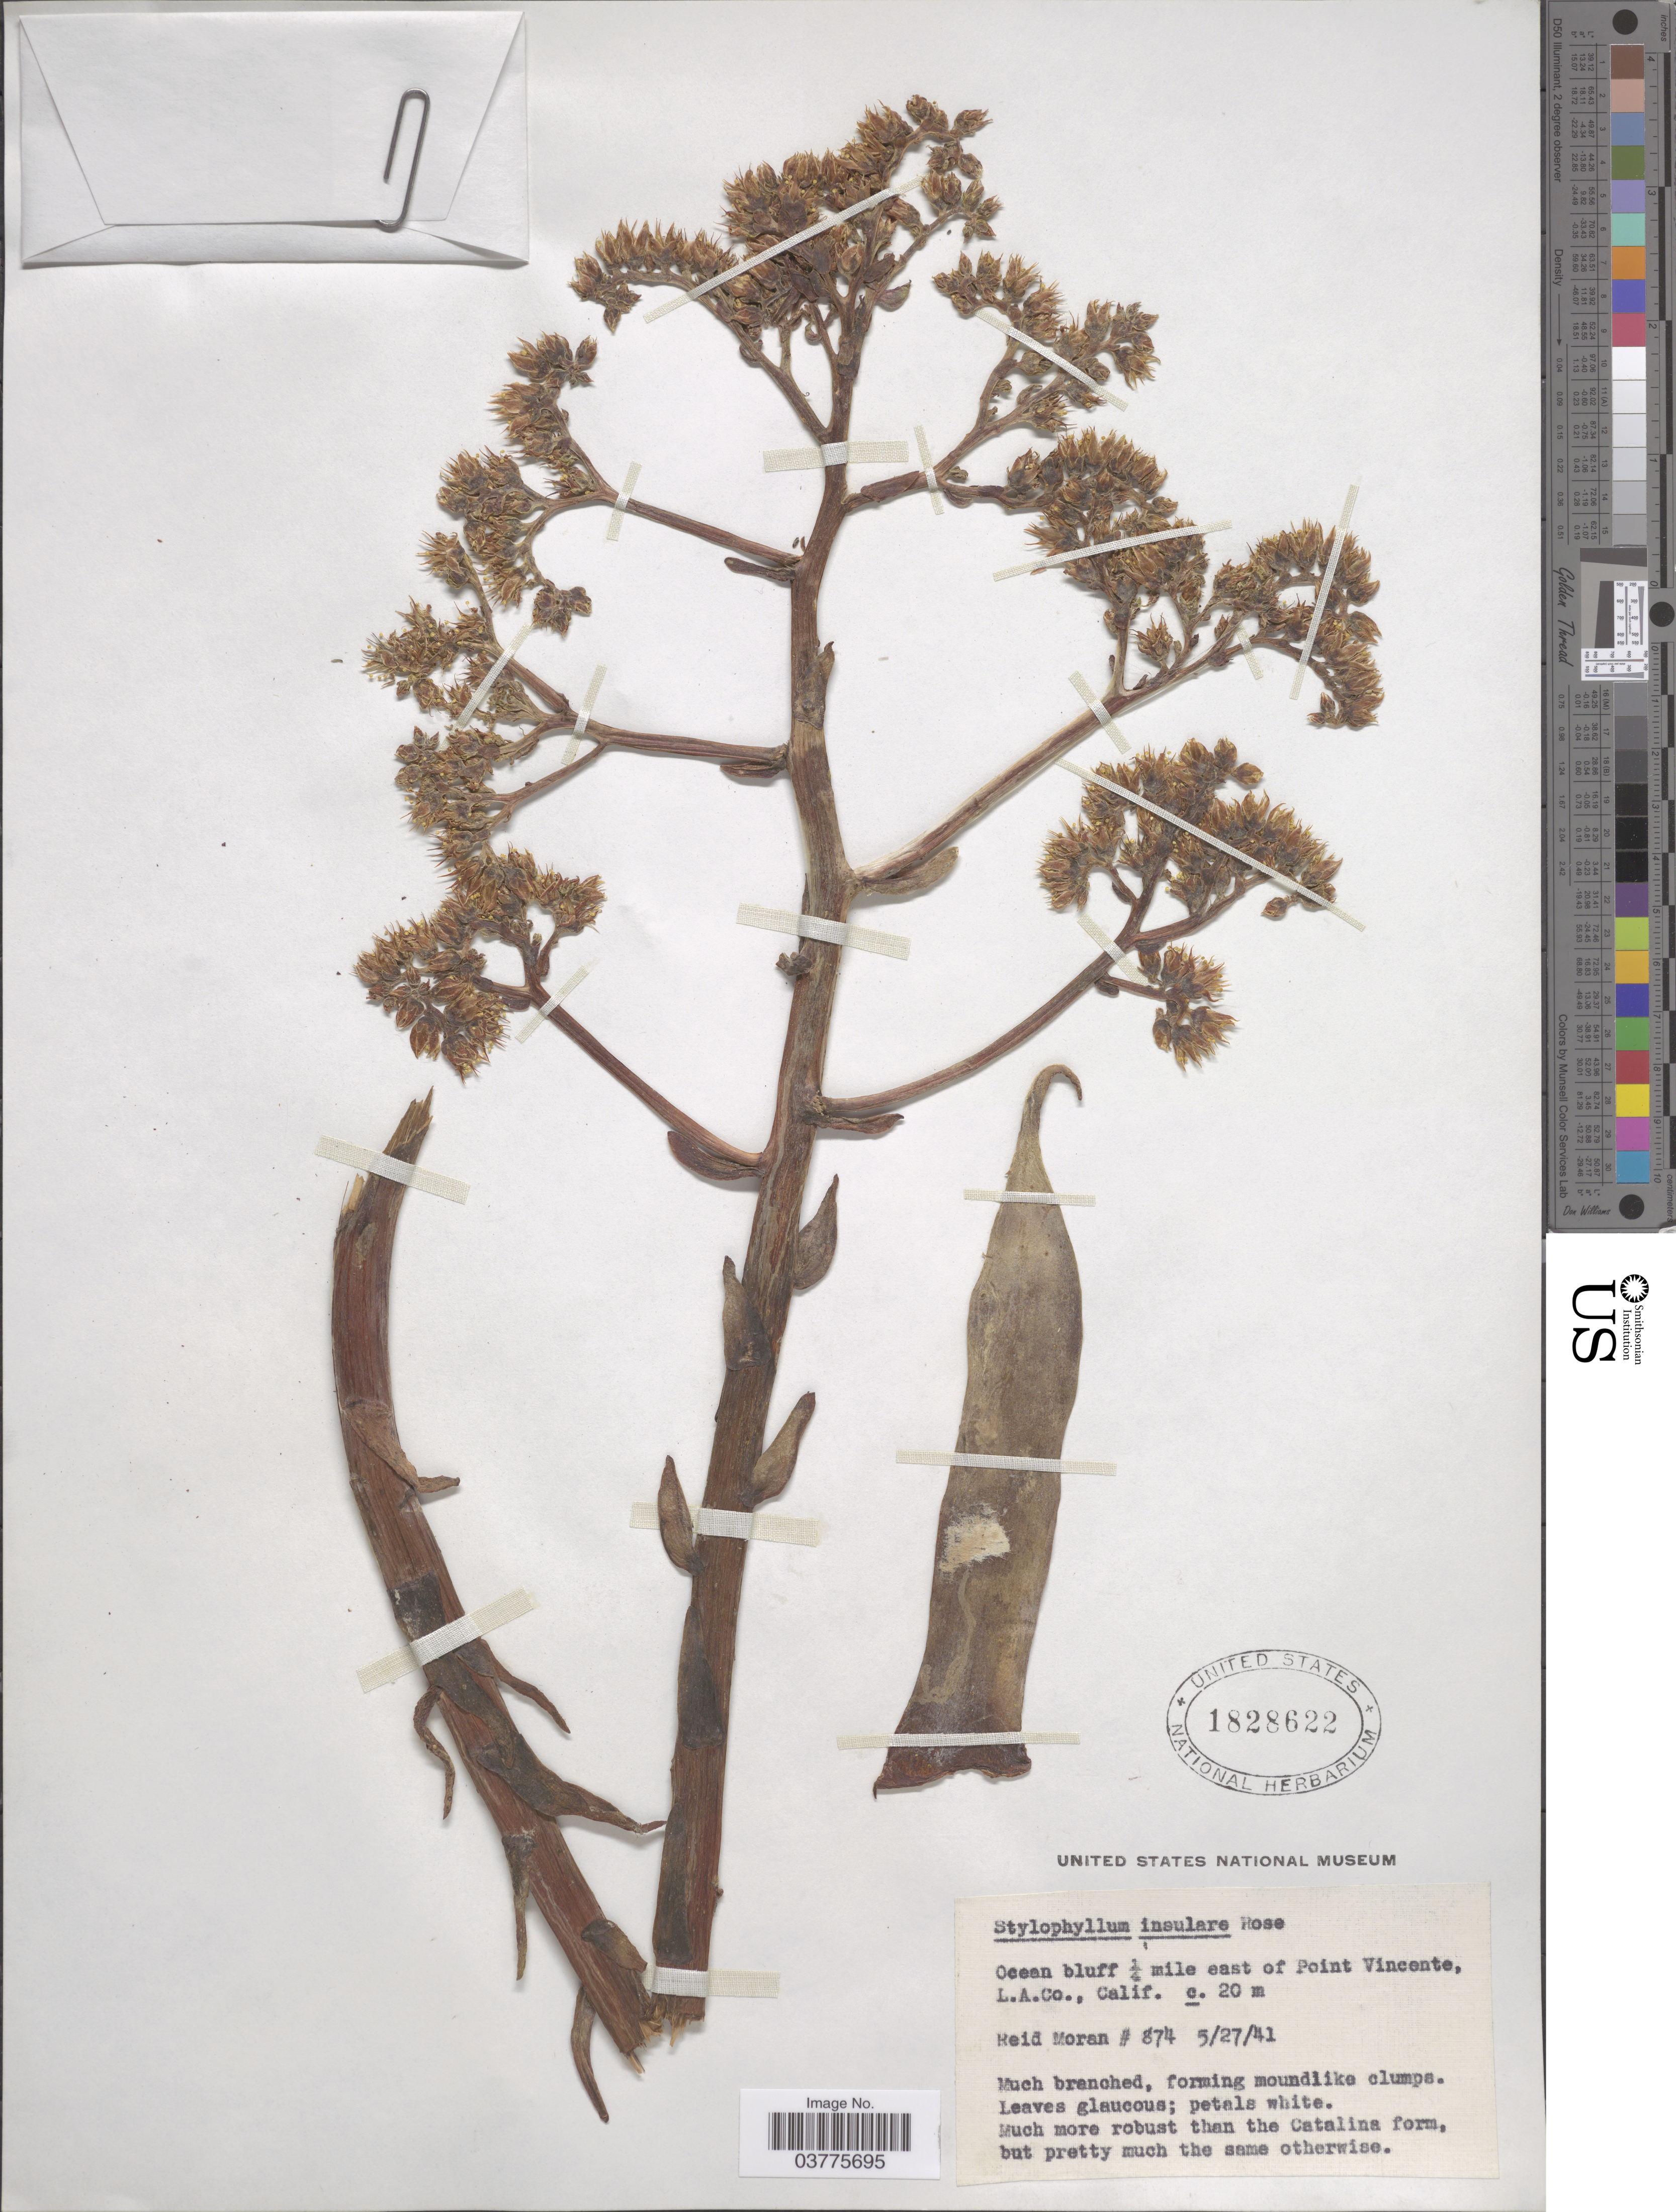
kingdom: Plantae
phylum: Tracheophyta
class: Magnoliopsida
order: Saxifragales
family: Crassulaceae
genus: Dudleya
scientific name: Dudleya virens subsp. insularis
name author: (Rose) Moran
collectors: R. V. Moran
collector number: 874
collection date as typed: Transcribed d/m/y: 27/5/41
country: United States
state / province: California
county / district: Los Angeles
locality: Ocean bluff ¼ mile east of Point Vincente, L.A.Co.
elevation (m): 20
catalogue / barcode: US 1828622